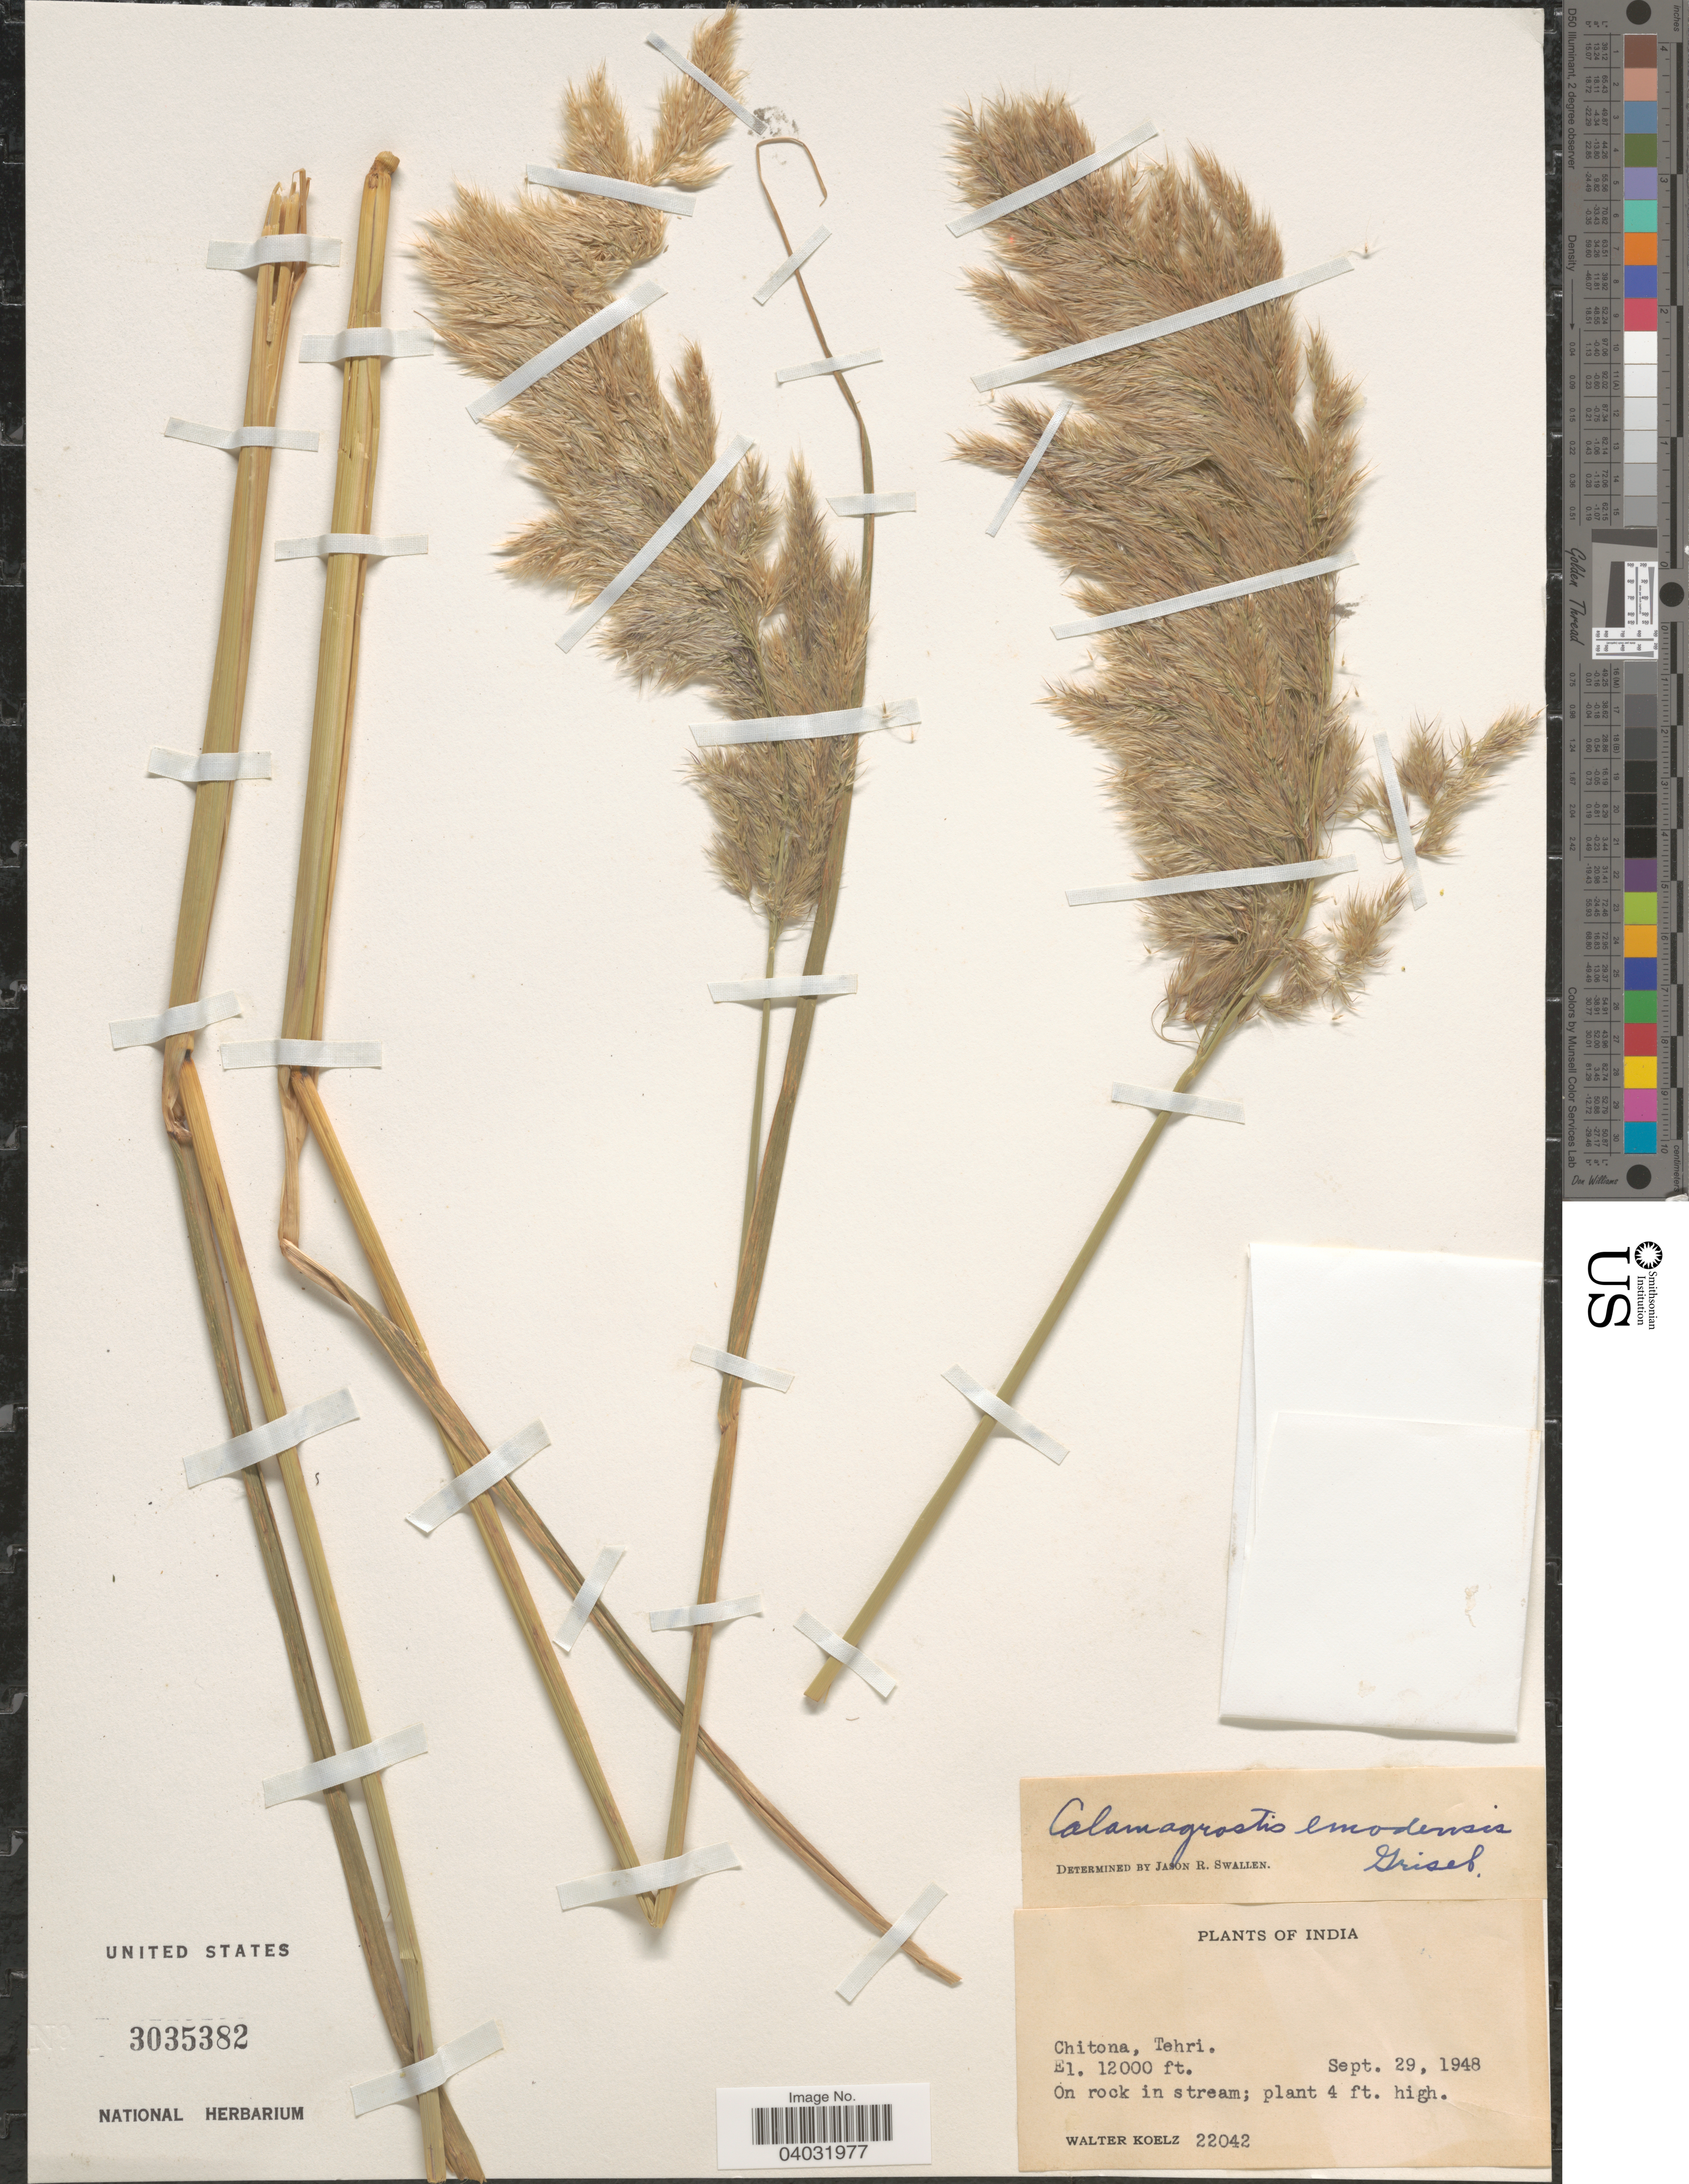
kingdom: Plantae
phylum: Tracheophyta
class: Liliopsida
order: Poales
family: Poaceae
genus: Calamagrostis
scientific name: Calamagrostis emodensis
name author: Griseb.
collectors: W. N. Koelz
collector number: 22042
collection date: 1948-09-29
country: India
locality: Chitona, Tehri.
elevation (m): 3658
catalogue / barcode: US 3035382